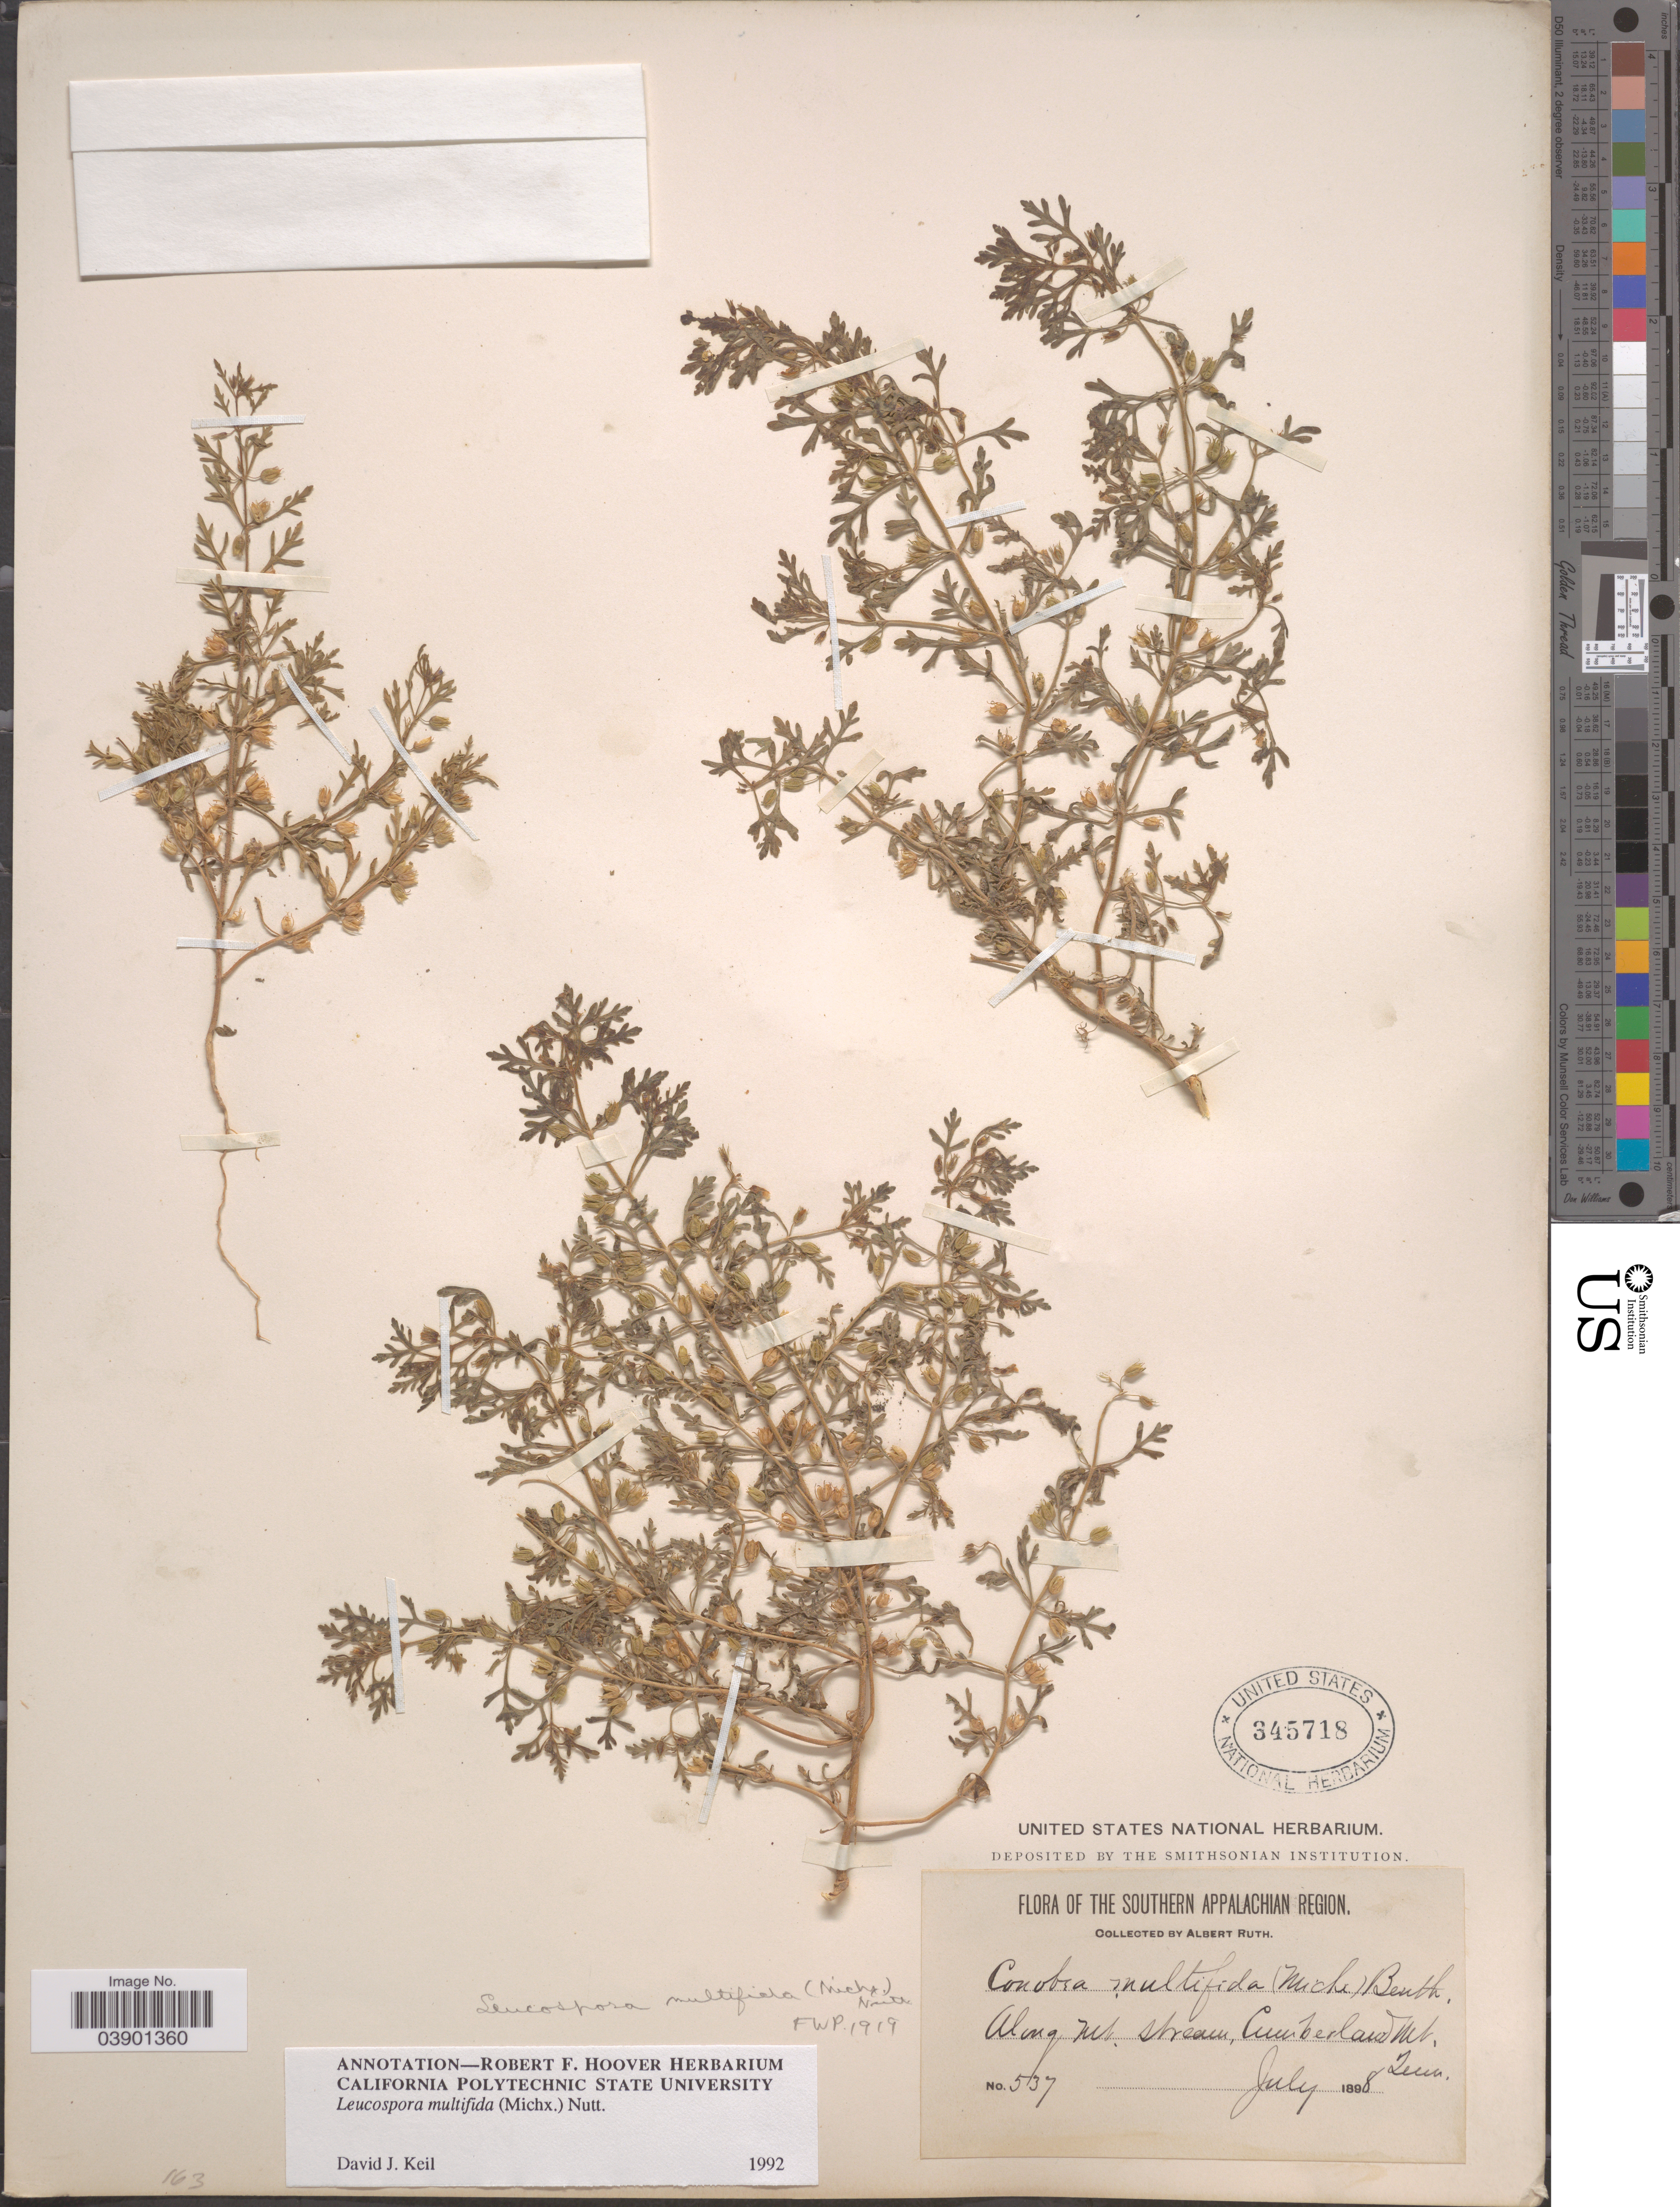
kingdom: Plantae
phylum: Tracheophyta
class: Magnoliopsida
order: Lamiales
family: Plantaginaceae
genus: Leucospora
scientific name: Leucospora multifida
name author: (Michx.) Nutt.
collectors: A. Ruth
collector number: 537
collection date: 1898-07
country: United States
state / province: Tennessee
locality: The Southern Appalachian Region. Along mt. stream, Cumberland Mt.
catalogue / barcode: US 345718